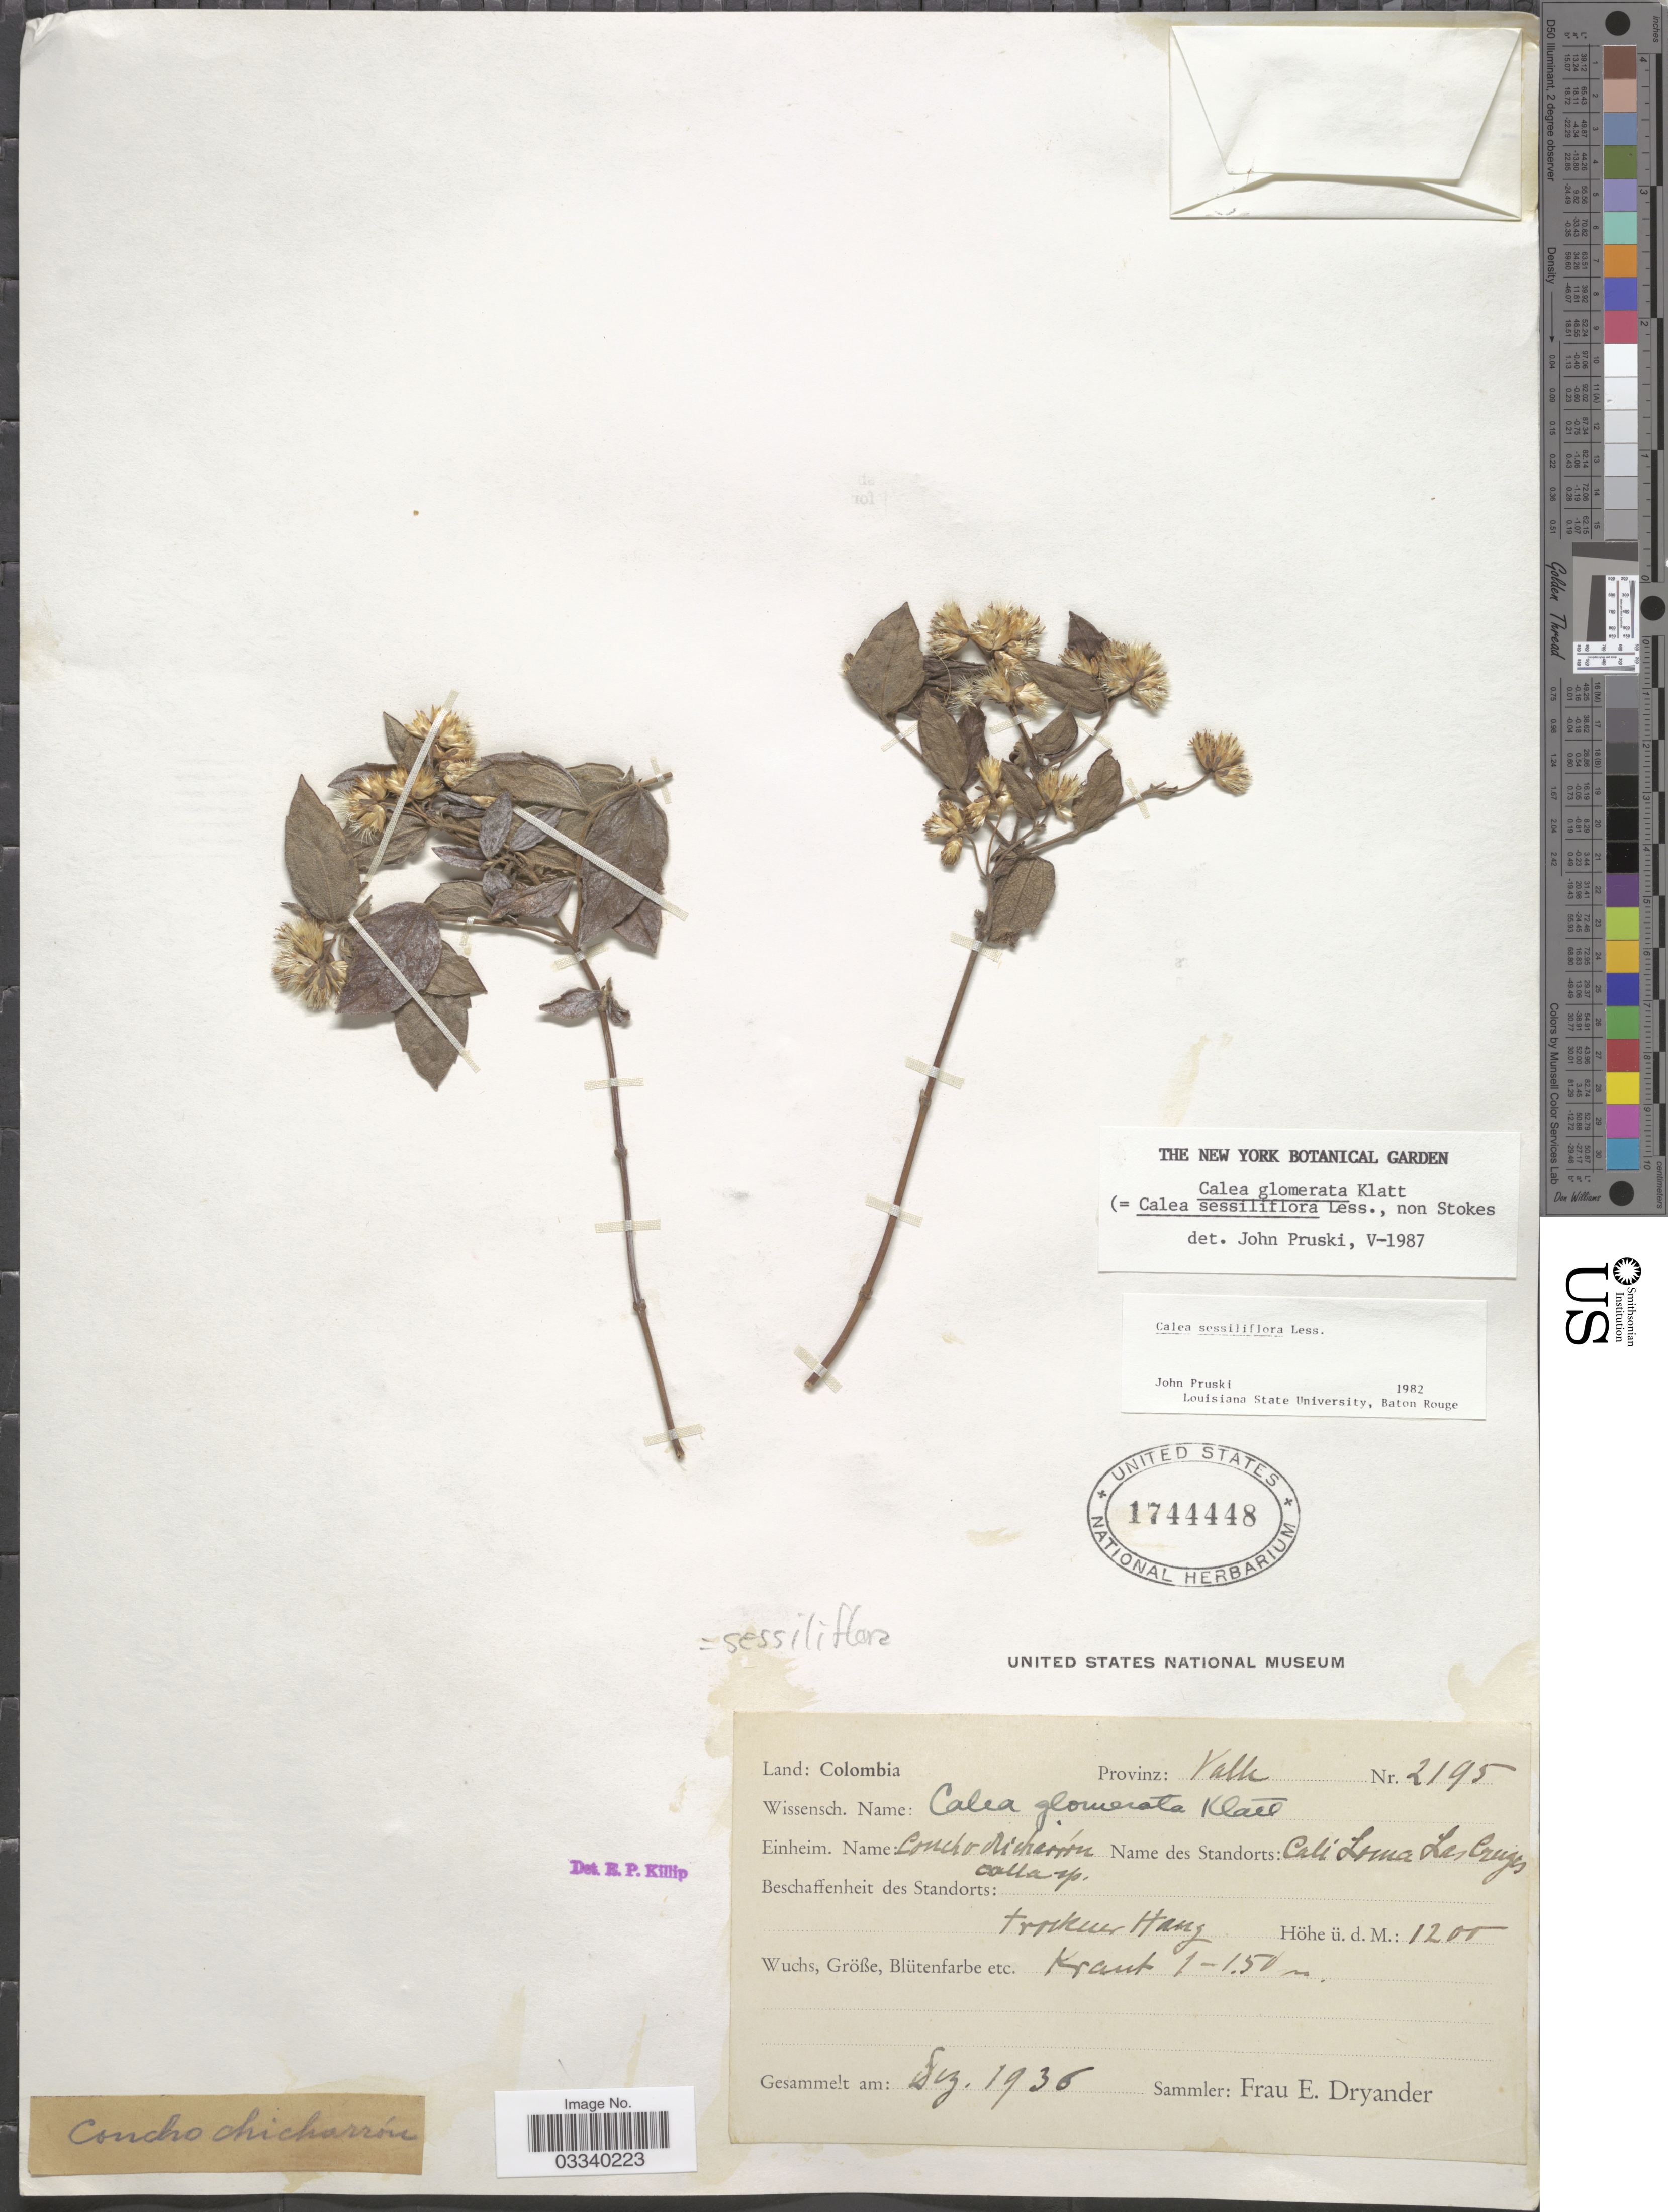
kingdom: Plantae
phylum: Tracheophyta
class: Magnoliopsida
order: Asterales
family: Asteraceae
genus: Calea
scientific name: Calea sessiliflora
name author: Less.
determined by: Pruski, J. F.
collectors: E. Dryander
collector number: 2195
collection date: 1936-12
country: Colombia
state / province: Valle del Cauca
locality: Provinz: Valle. Cali, Loma Las Cruzes.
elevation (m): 1200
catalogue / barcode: US 1744448